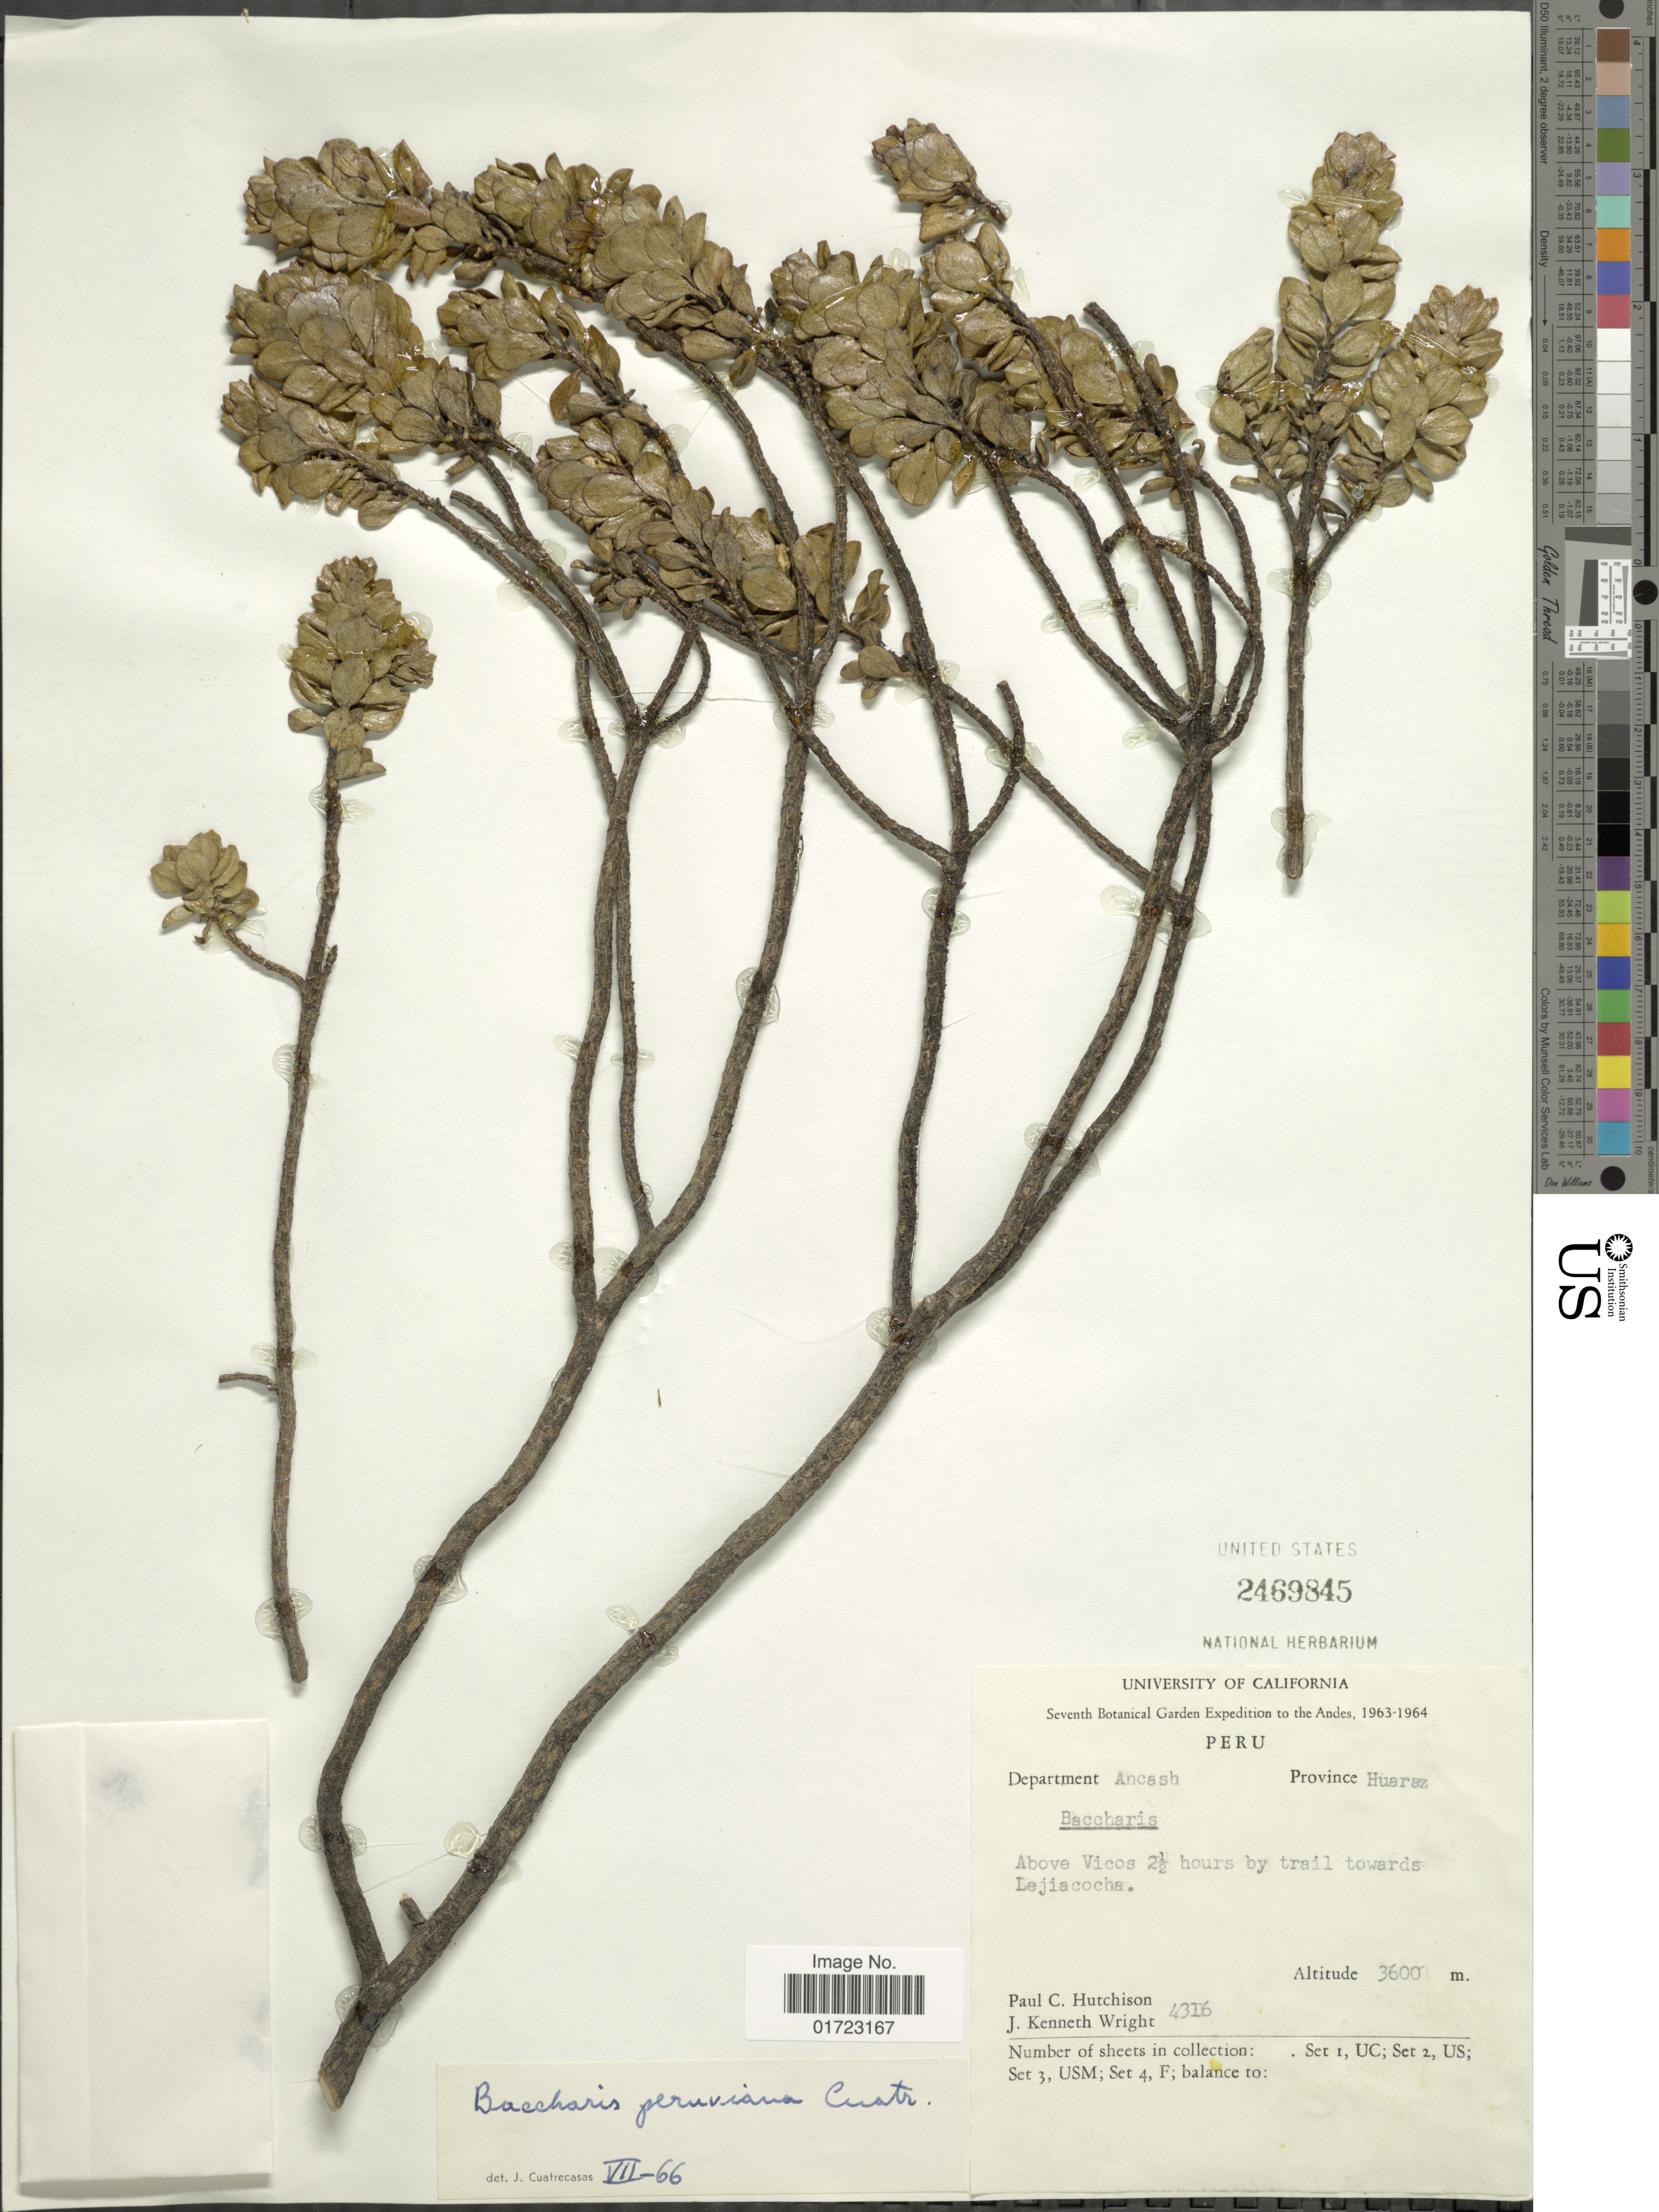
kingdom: Plantae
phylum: Tracheophyta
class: Magnoliopsida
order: Asterales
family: Asteraceae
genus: Baccharis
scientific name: Baccharis peruviana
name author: Cuatrec.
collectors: P. C. Hutchison & J. K. Wright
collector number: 4316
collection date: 1963/1964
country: Peru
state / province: Ancash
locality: Province Huarez. Above Vicos 2 1/2 hours by trail towards Lejiacocha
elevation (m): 3600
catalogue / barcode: US 2469845